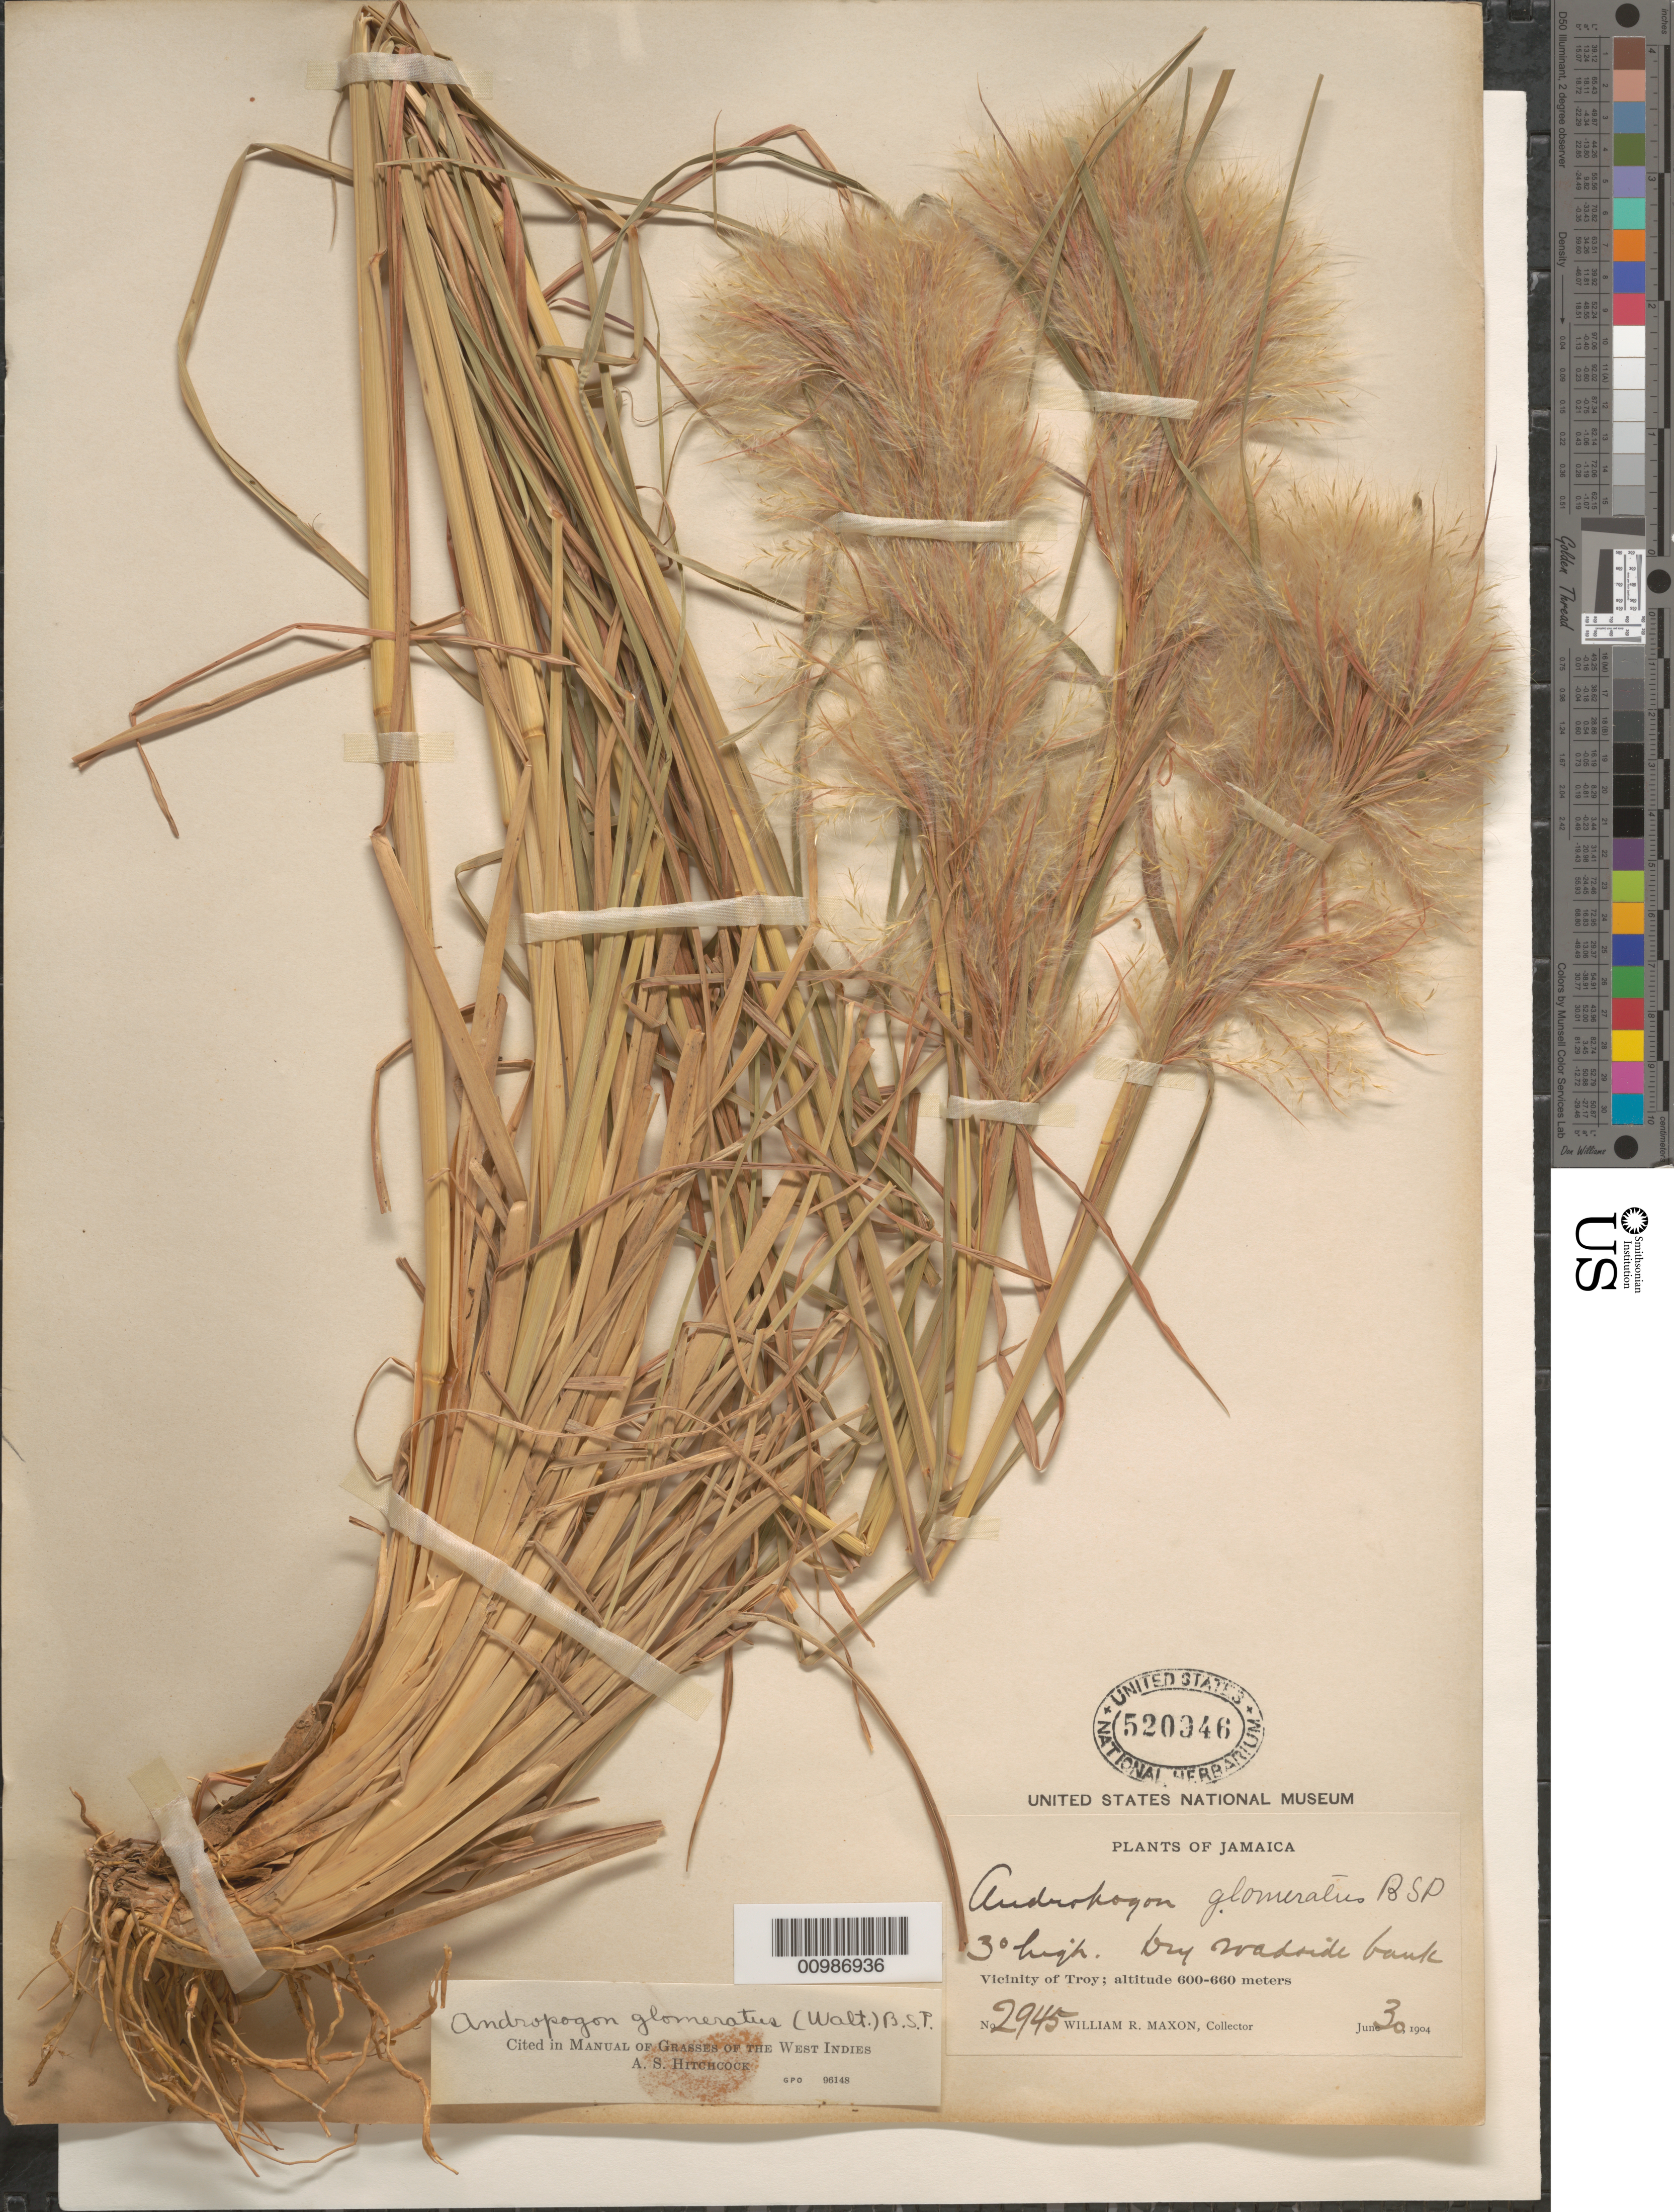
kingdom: Plantae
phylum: Tracheophyta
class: Liliopsida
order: Poales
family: Poaceae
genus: Andropogon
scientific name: Andropogon glomeratus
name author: (Walter) Britton, Stearns & Poggenb.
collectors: W. R. Maxon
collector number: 2945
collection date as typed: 30 Jun 1904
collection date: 1904-06-30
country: Jamaica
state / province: Trelawny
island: Jamaica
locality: Vicinity of Troy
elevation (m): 600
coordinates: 0 N, 0 E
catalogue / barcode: US 520346